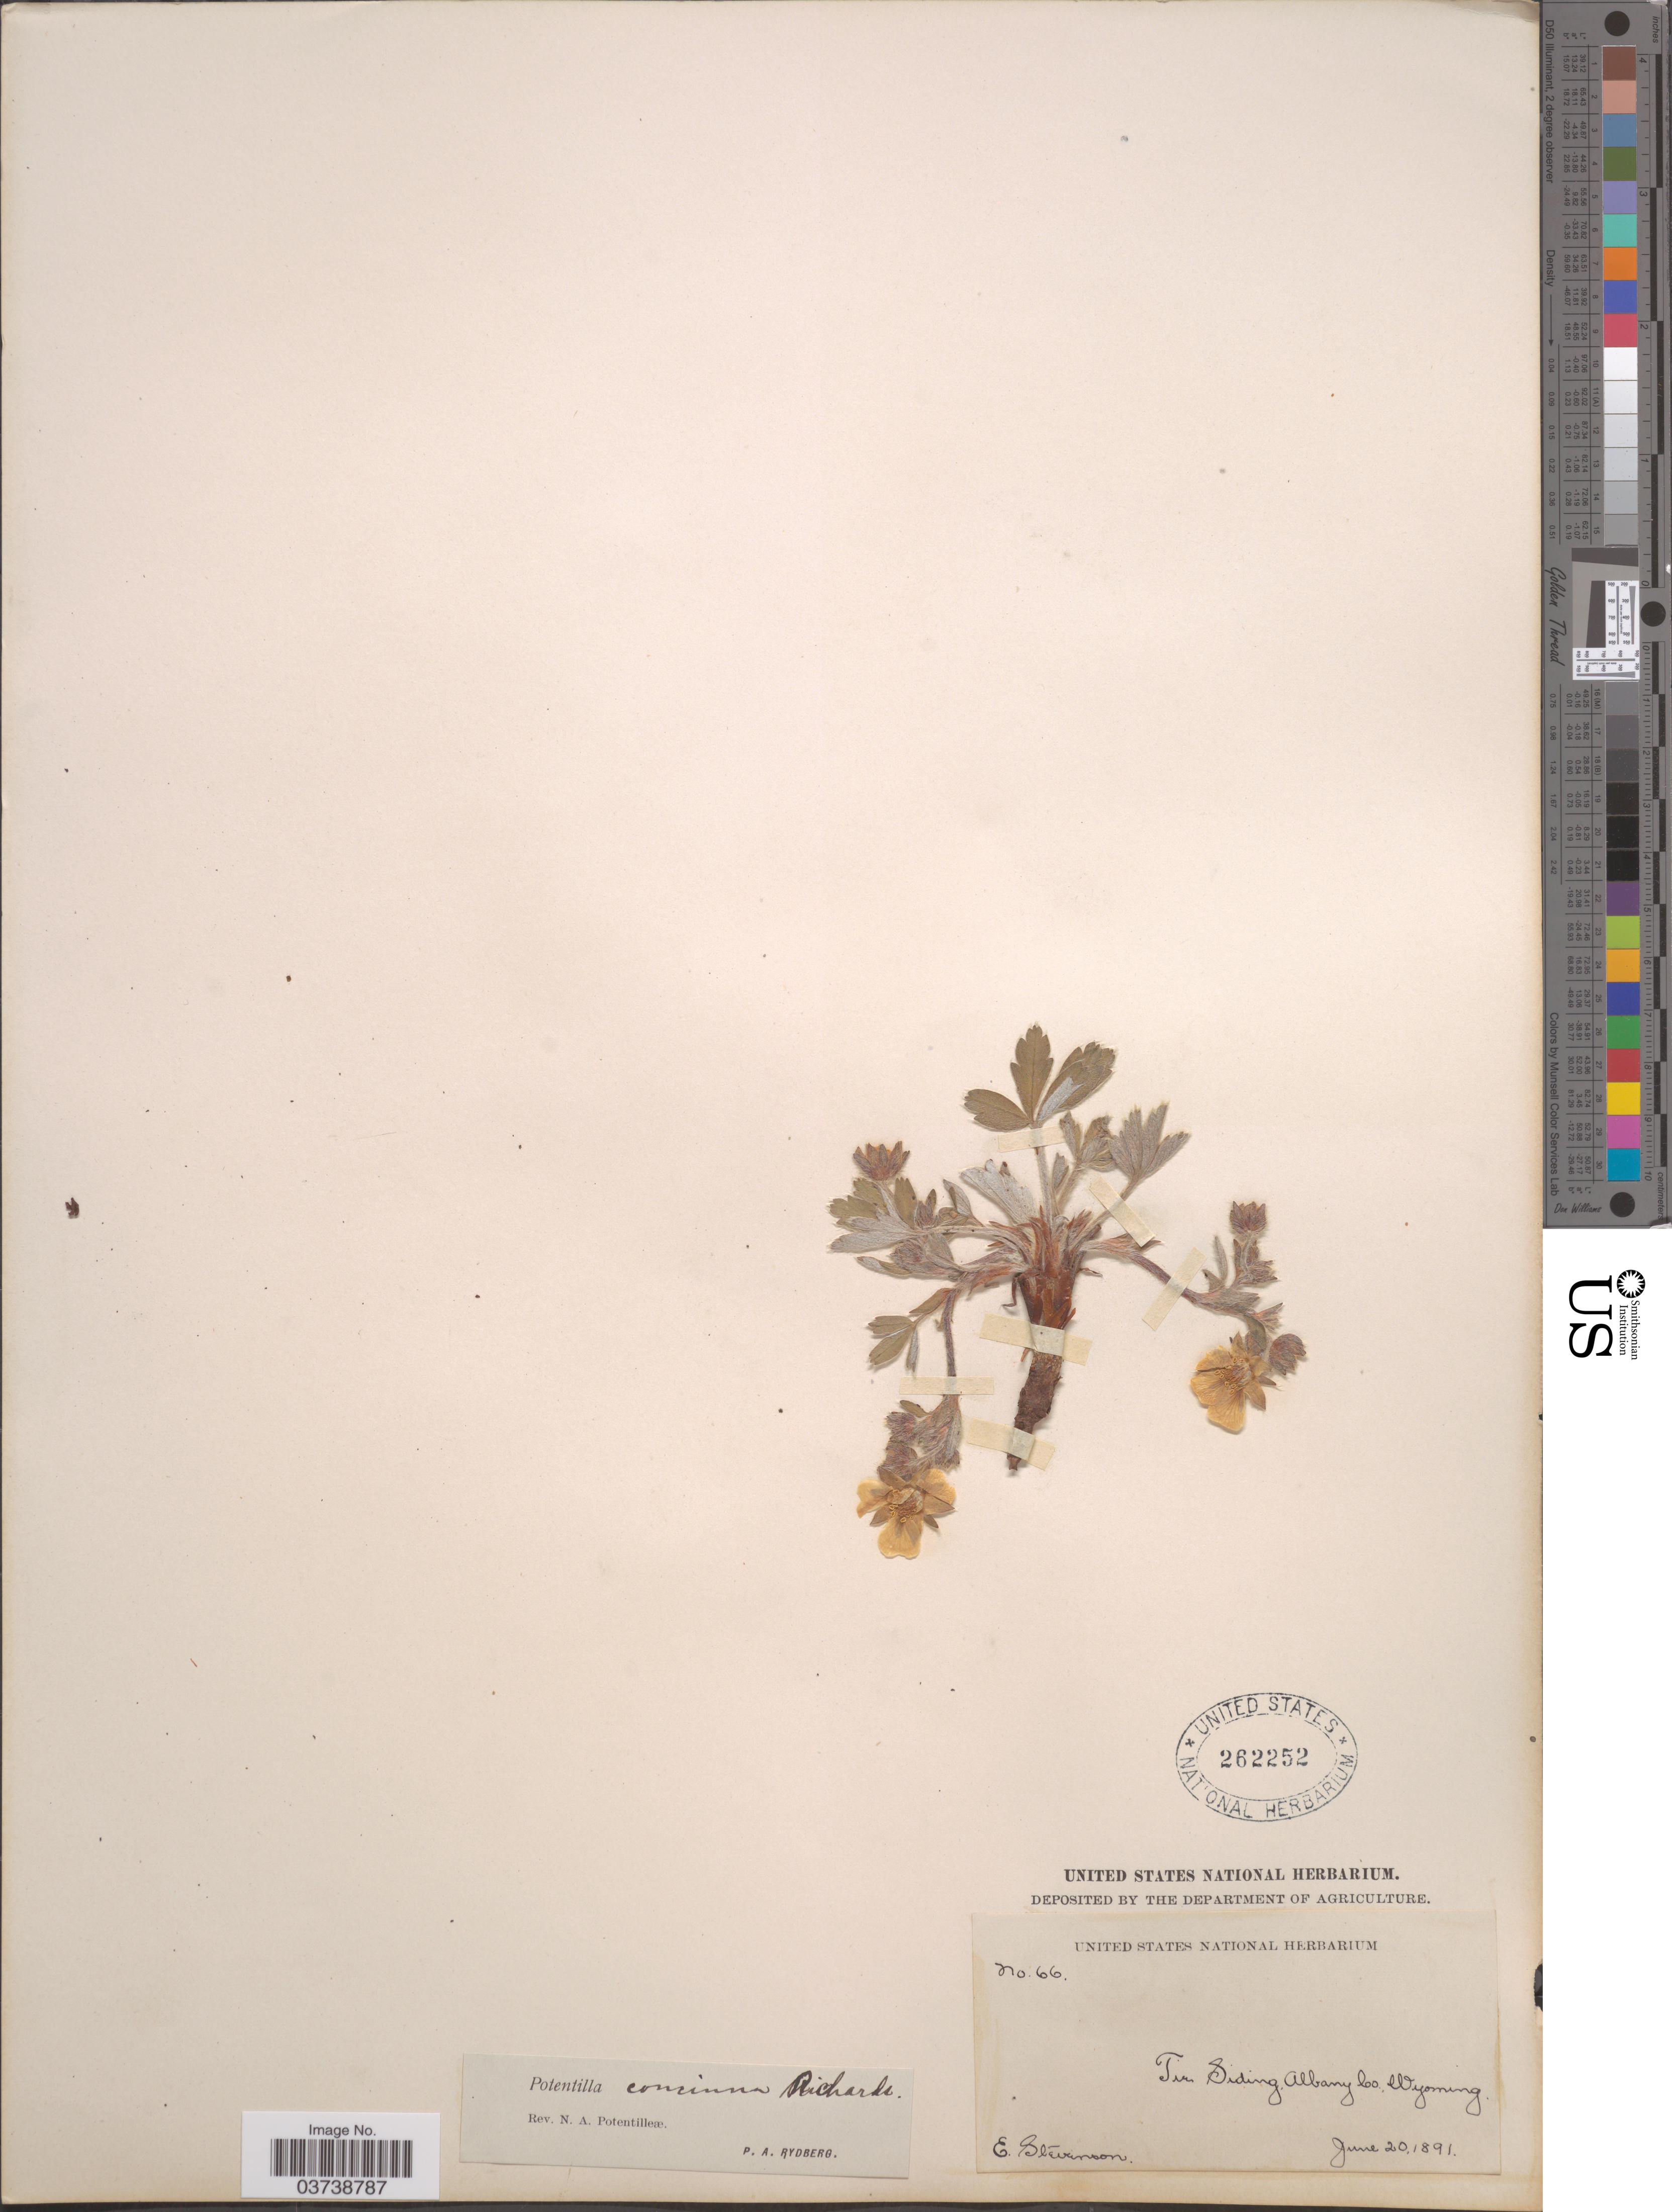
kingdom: Plantae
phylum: Tracheophyta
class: Magnoliopsida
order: Rosales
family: Rosaceae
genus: Potentilla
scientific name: Potentilla concinna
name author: Richardson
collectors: E. Stevenson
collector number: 66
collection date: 1891-06-20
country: United States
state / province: Wyoming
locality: Tie Siding, Albany Co.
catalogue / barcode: US 262252